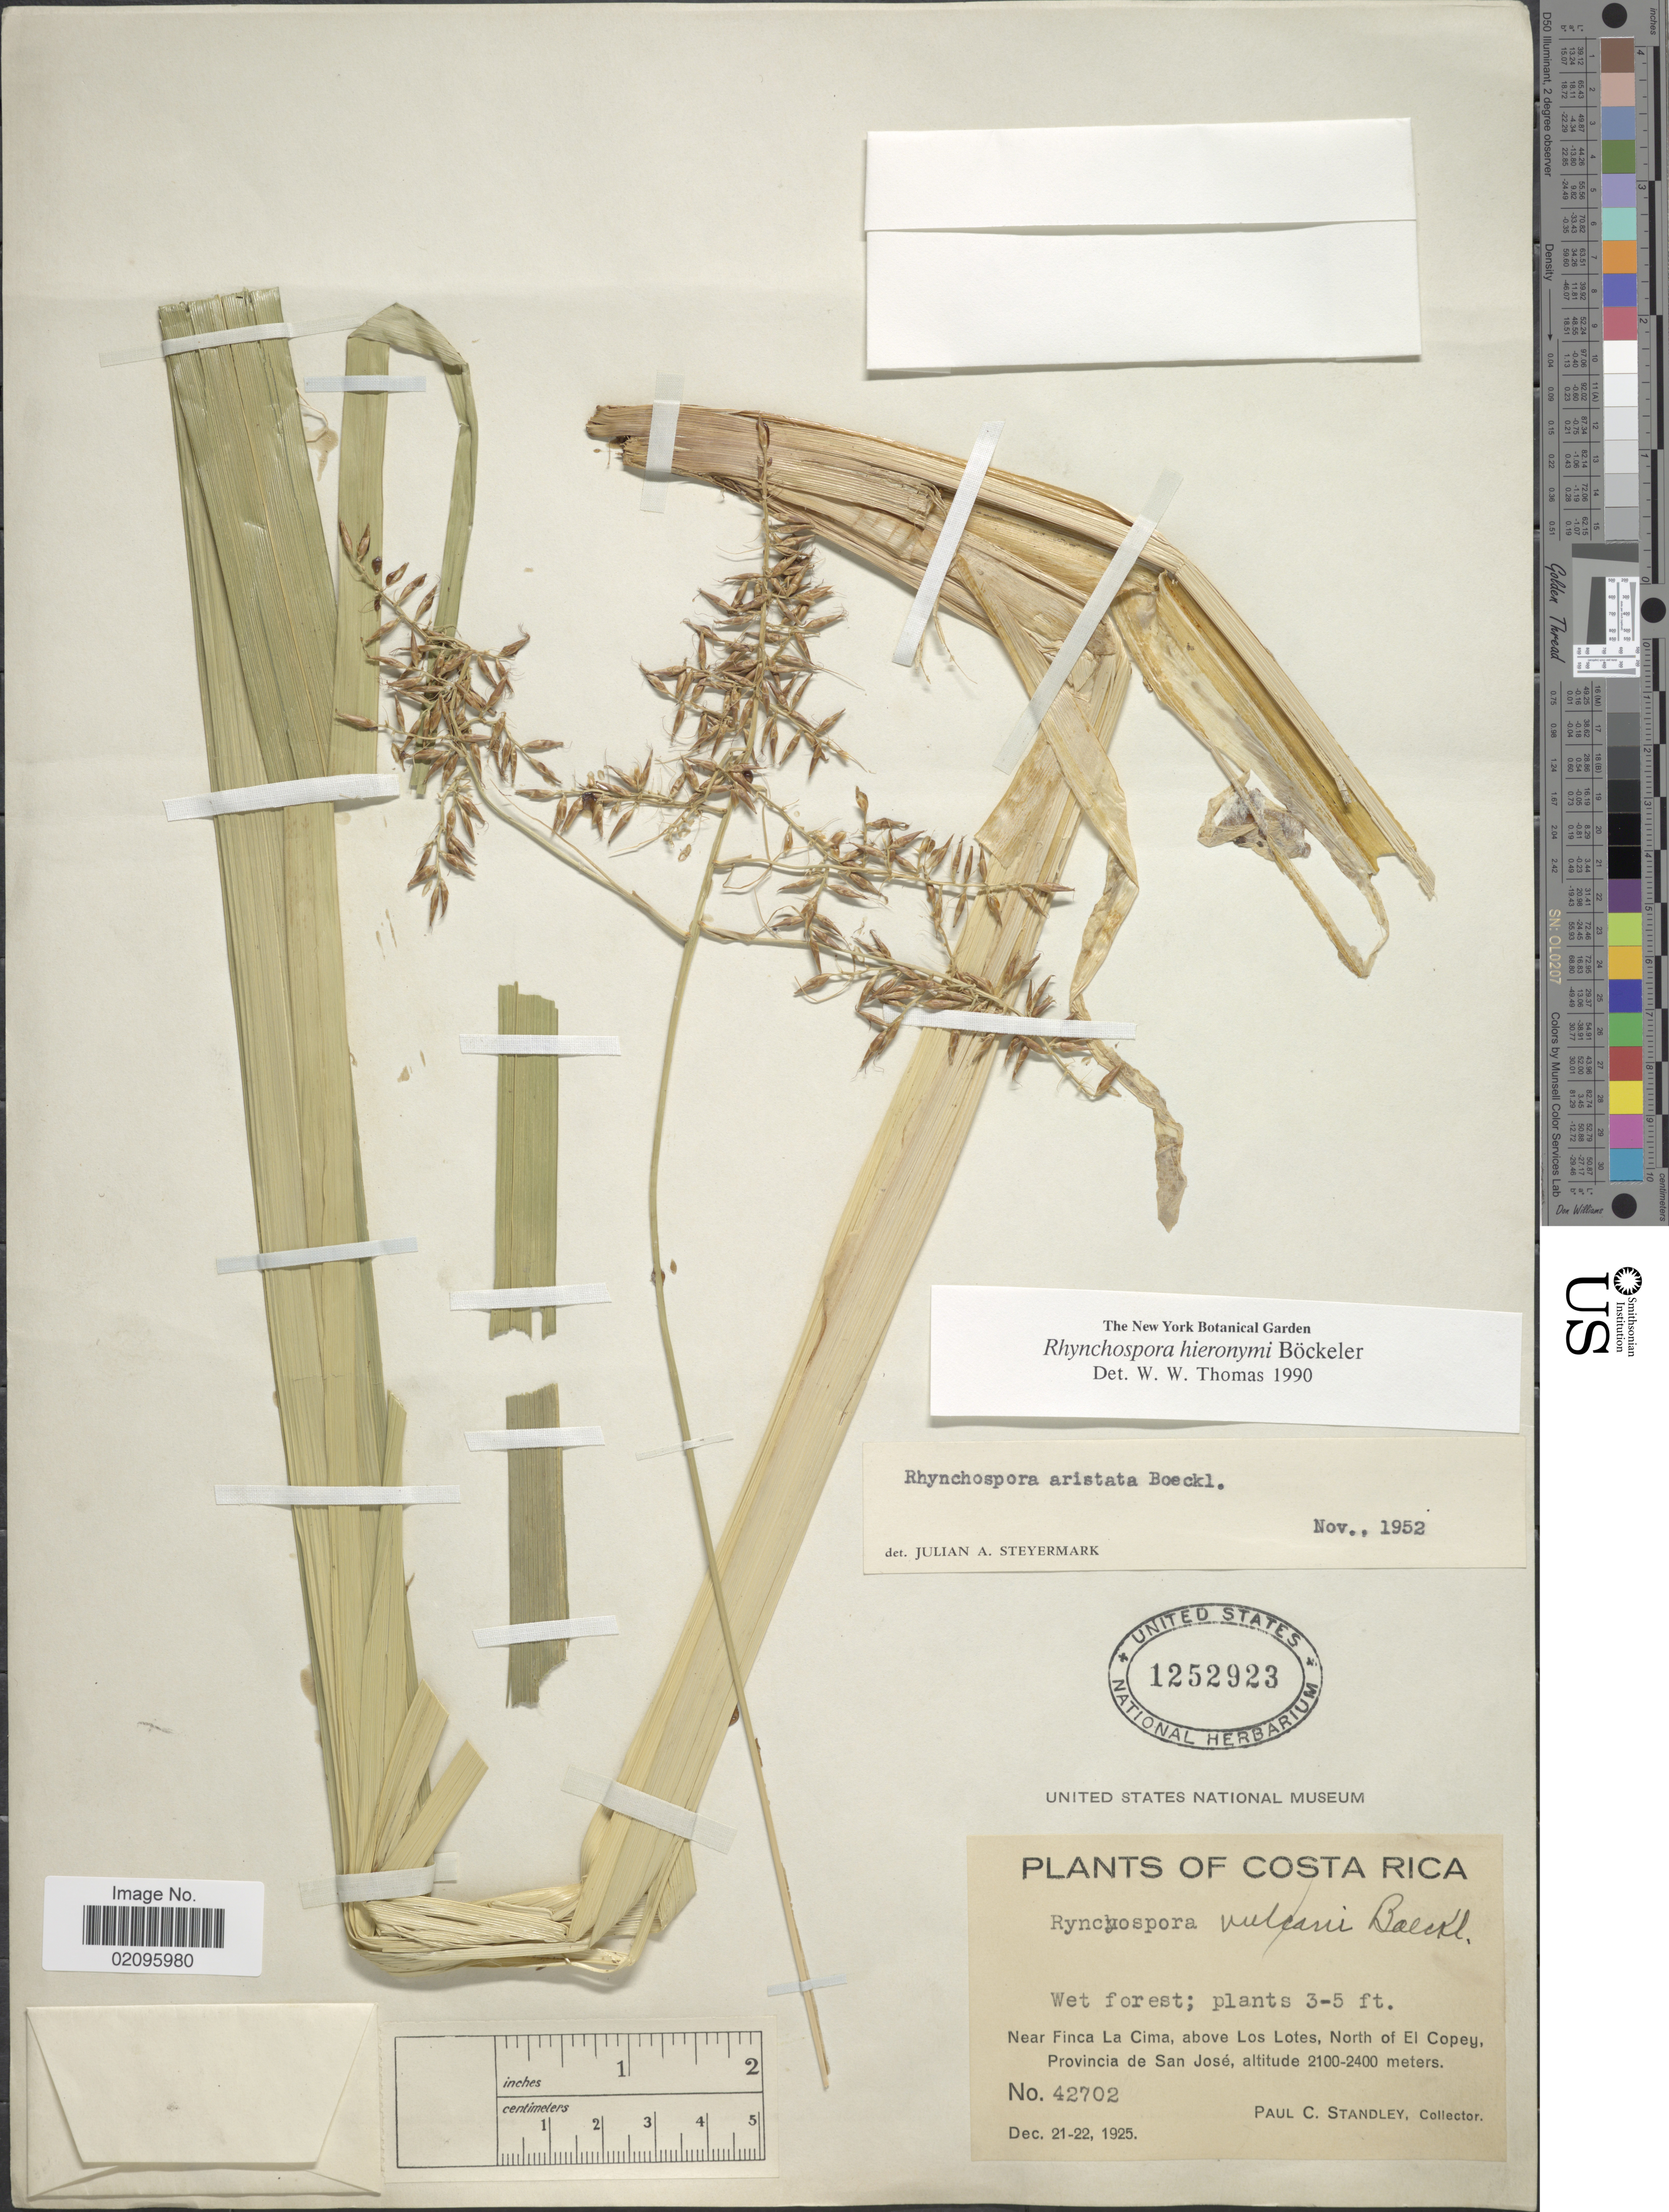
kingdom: Plantae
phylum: Tracheophyta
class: Liliopsida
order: Poales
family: Cyperaceae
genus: Rhynchospora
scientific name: Rhynchospora hieronymi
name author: Boeckeler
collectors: P. C. Standley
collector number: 42702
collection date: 1925-12-21/1925-12-22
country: Costa Rica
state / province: San José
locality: Near Finca La Cima, above Los Lotes, North of El Copey.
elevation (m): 2100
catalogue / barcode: US 1252923